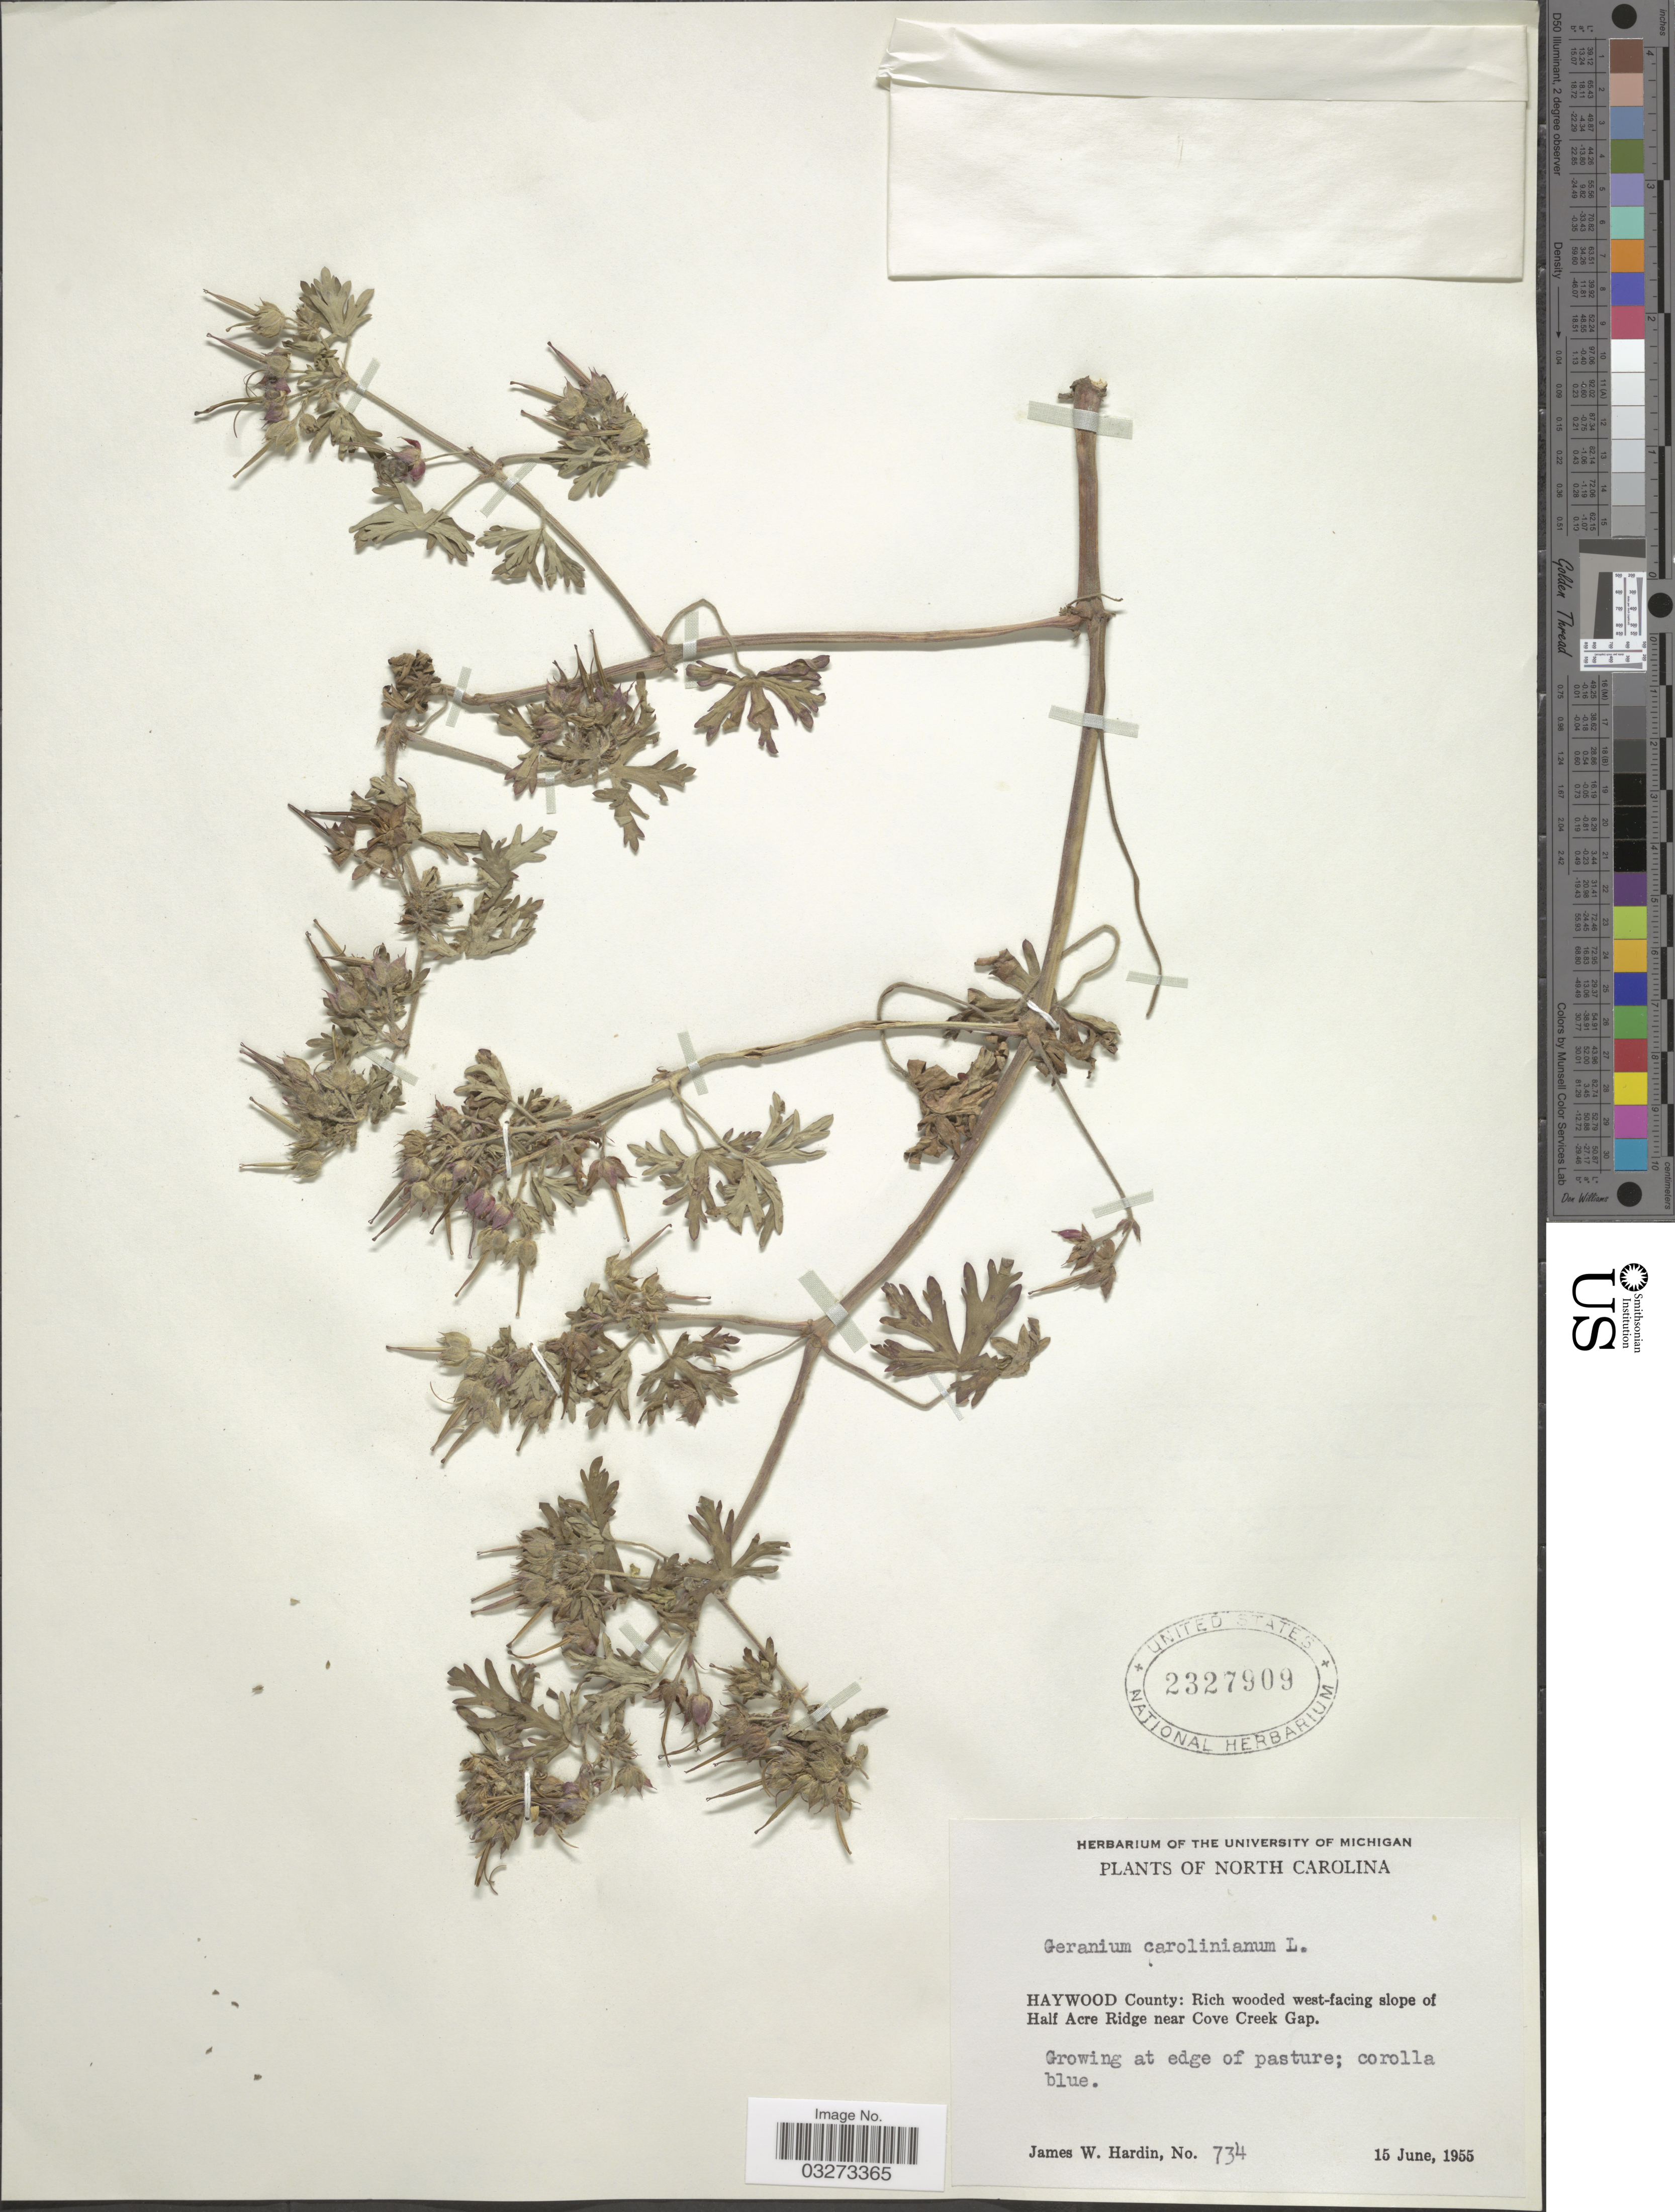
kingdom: Plantae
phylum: Tracheophyta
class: Magnoliopsida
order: Geraniales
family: Geraniaceae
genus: Geranium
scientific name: Geranium carolinianum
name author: L.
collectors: J. W. Hardin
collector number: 734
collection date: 1955-06-15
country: United States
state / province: North Carolina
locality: Haywood County: Rich wooded west-facing slope of Half Acre Ridge near Cove Creek Gap.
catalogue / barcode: US 2327909